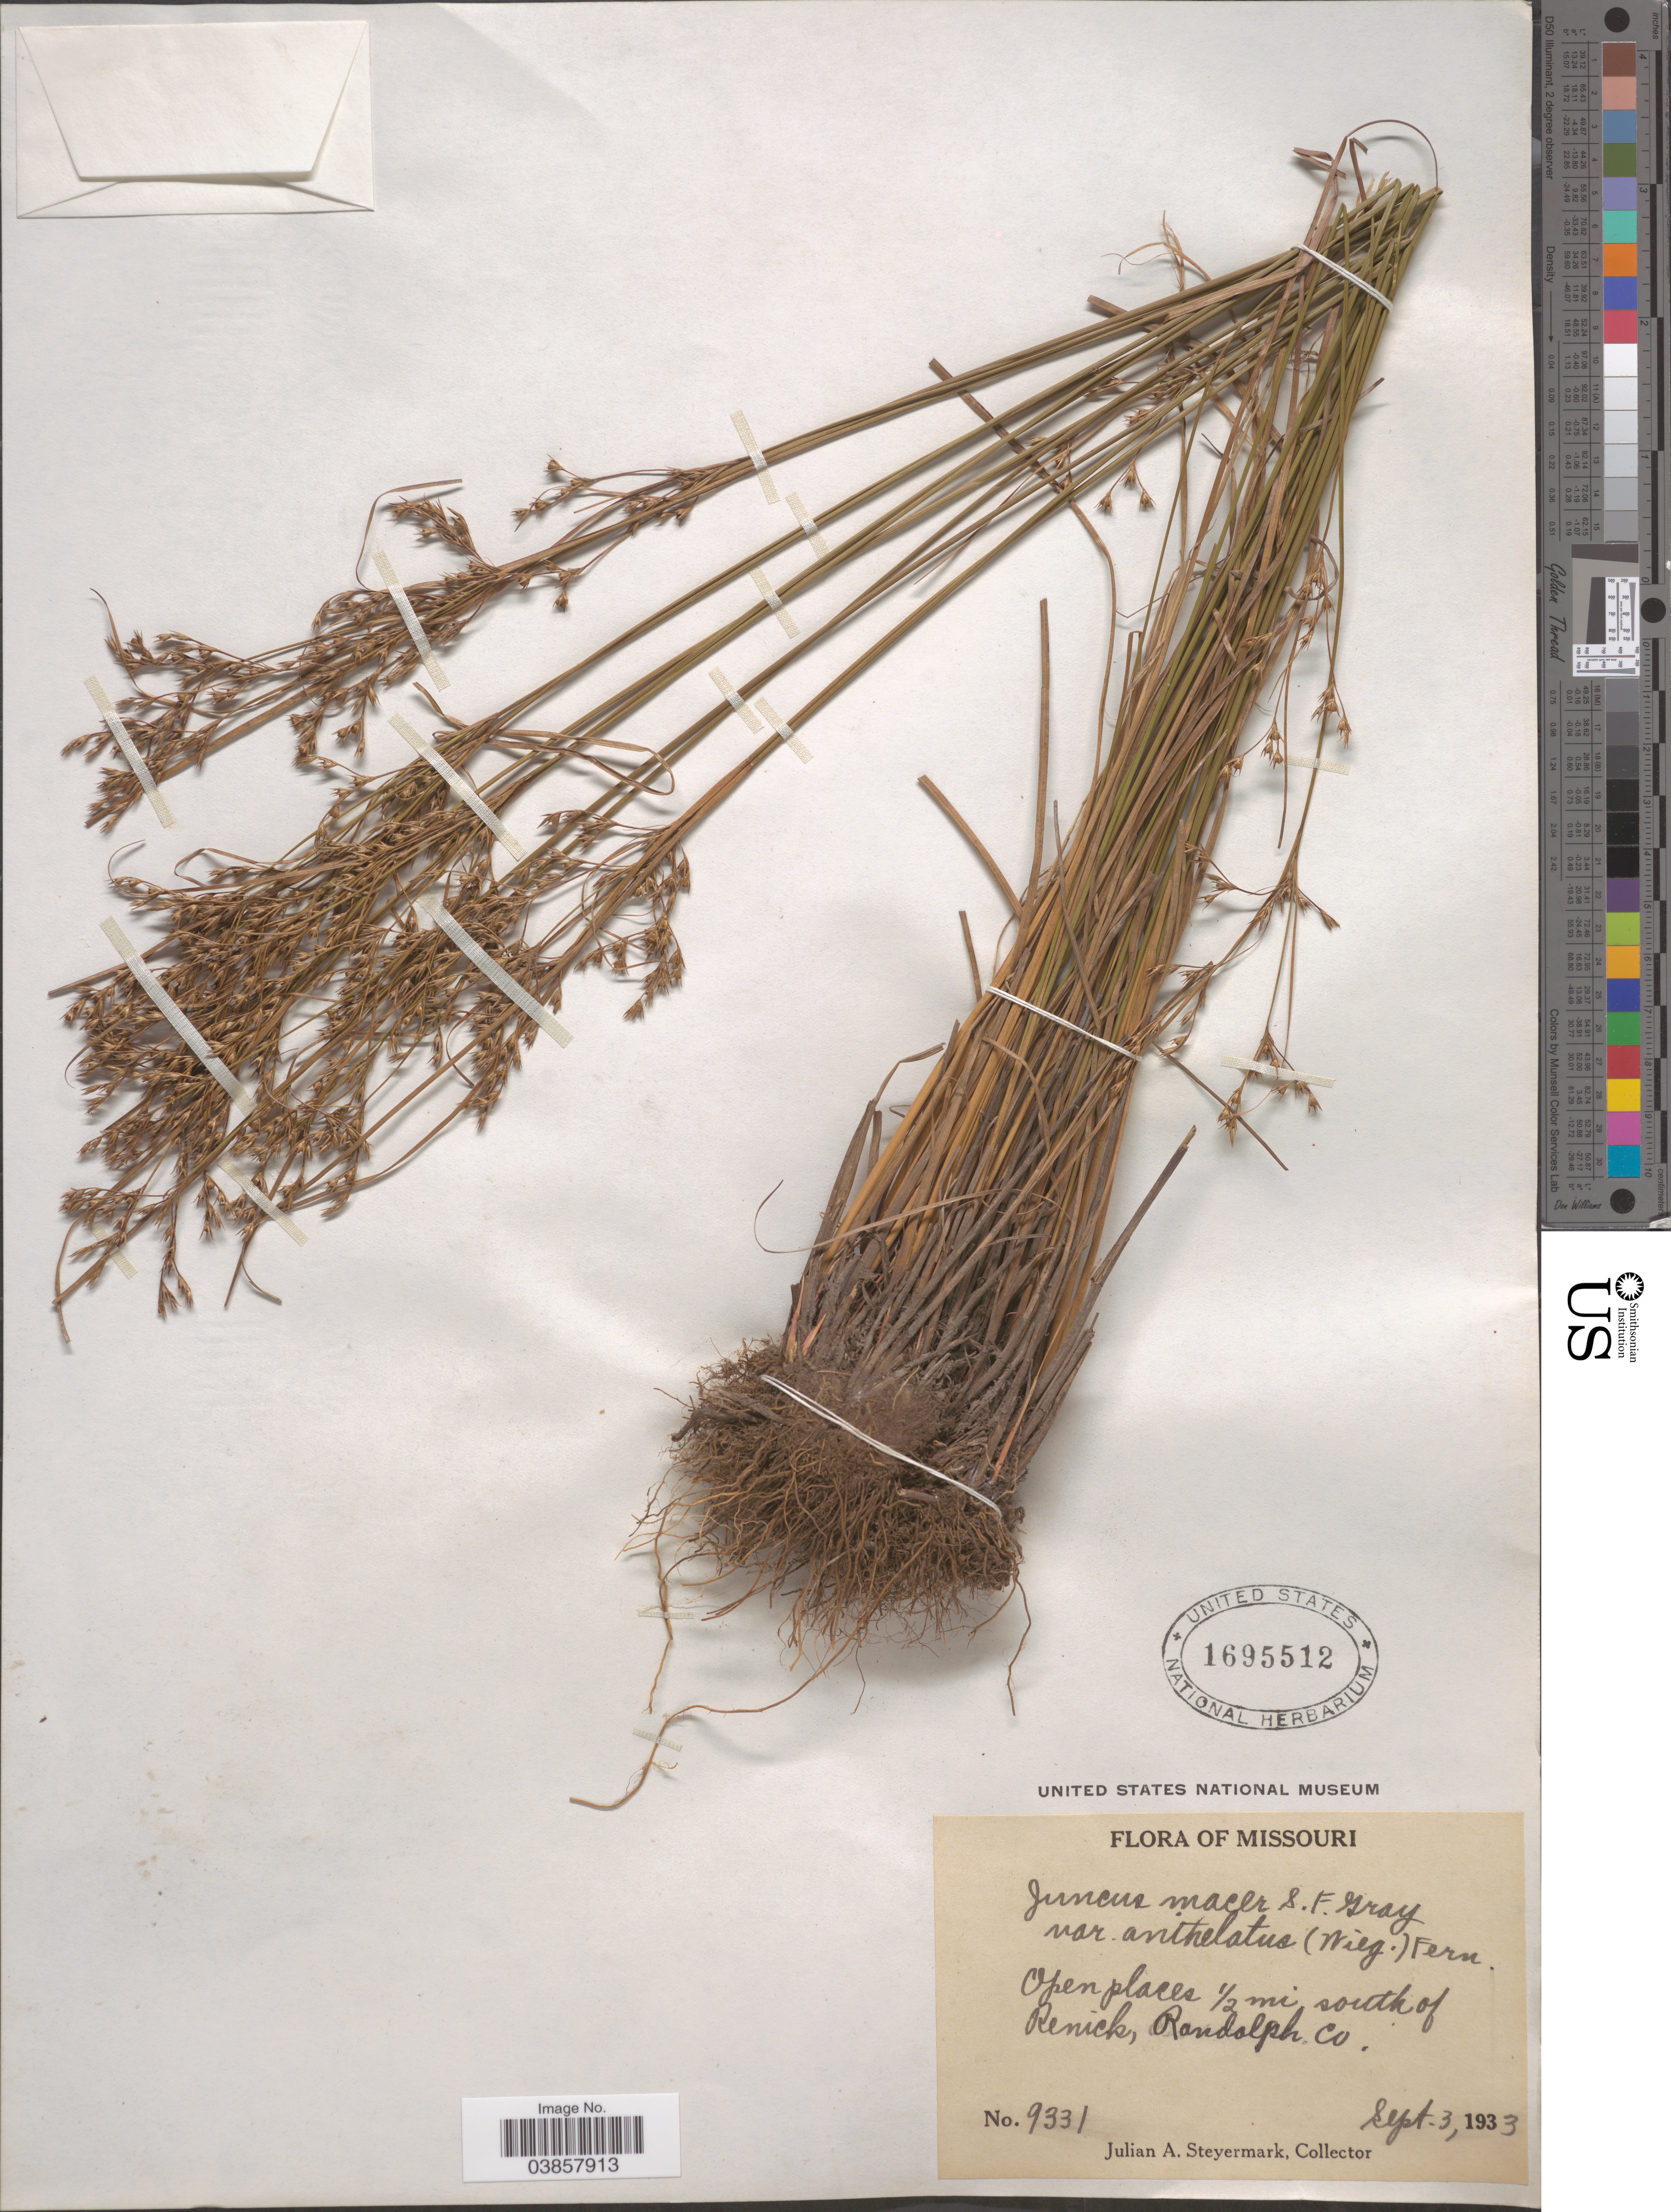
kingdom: Plantae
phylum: Tracheophyta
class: Liliopsida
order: Poales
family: Juncaceae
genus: Juncus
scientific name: Juncus tenuis f. anthelatus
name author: (Wiegand) F.J. Herm.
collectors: J. Steyermark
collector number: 9331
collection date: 1933-09-03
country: United States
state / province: Missouri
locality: ½ mi south of Renick, Randolph Co.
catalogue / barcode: US 1695512